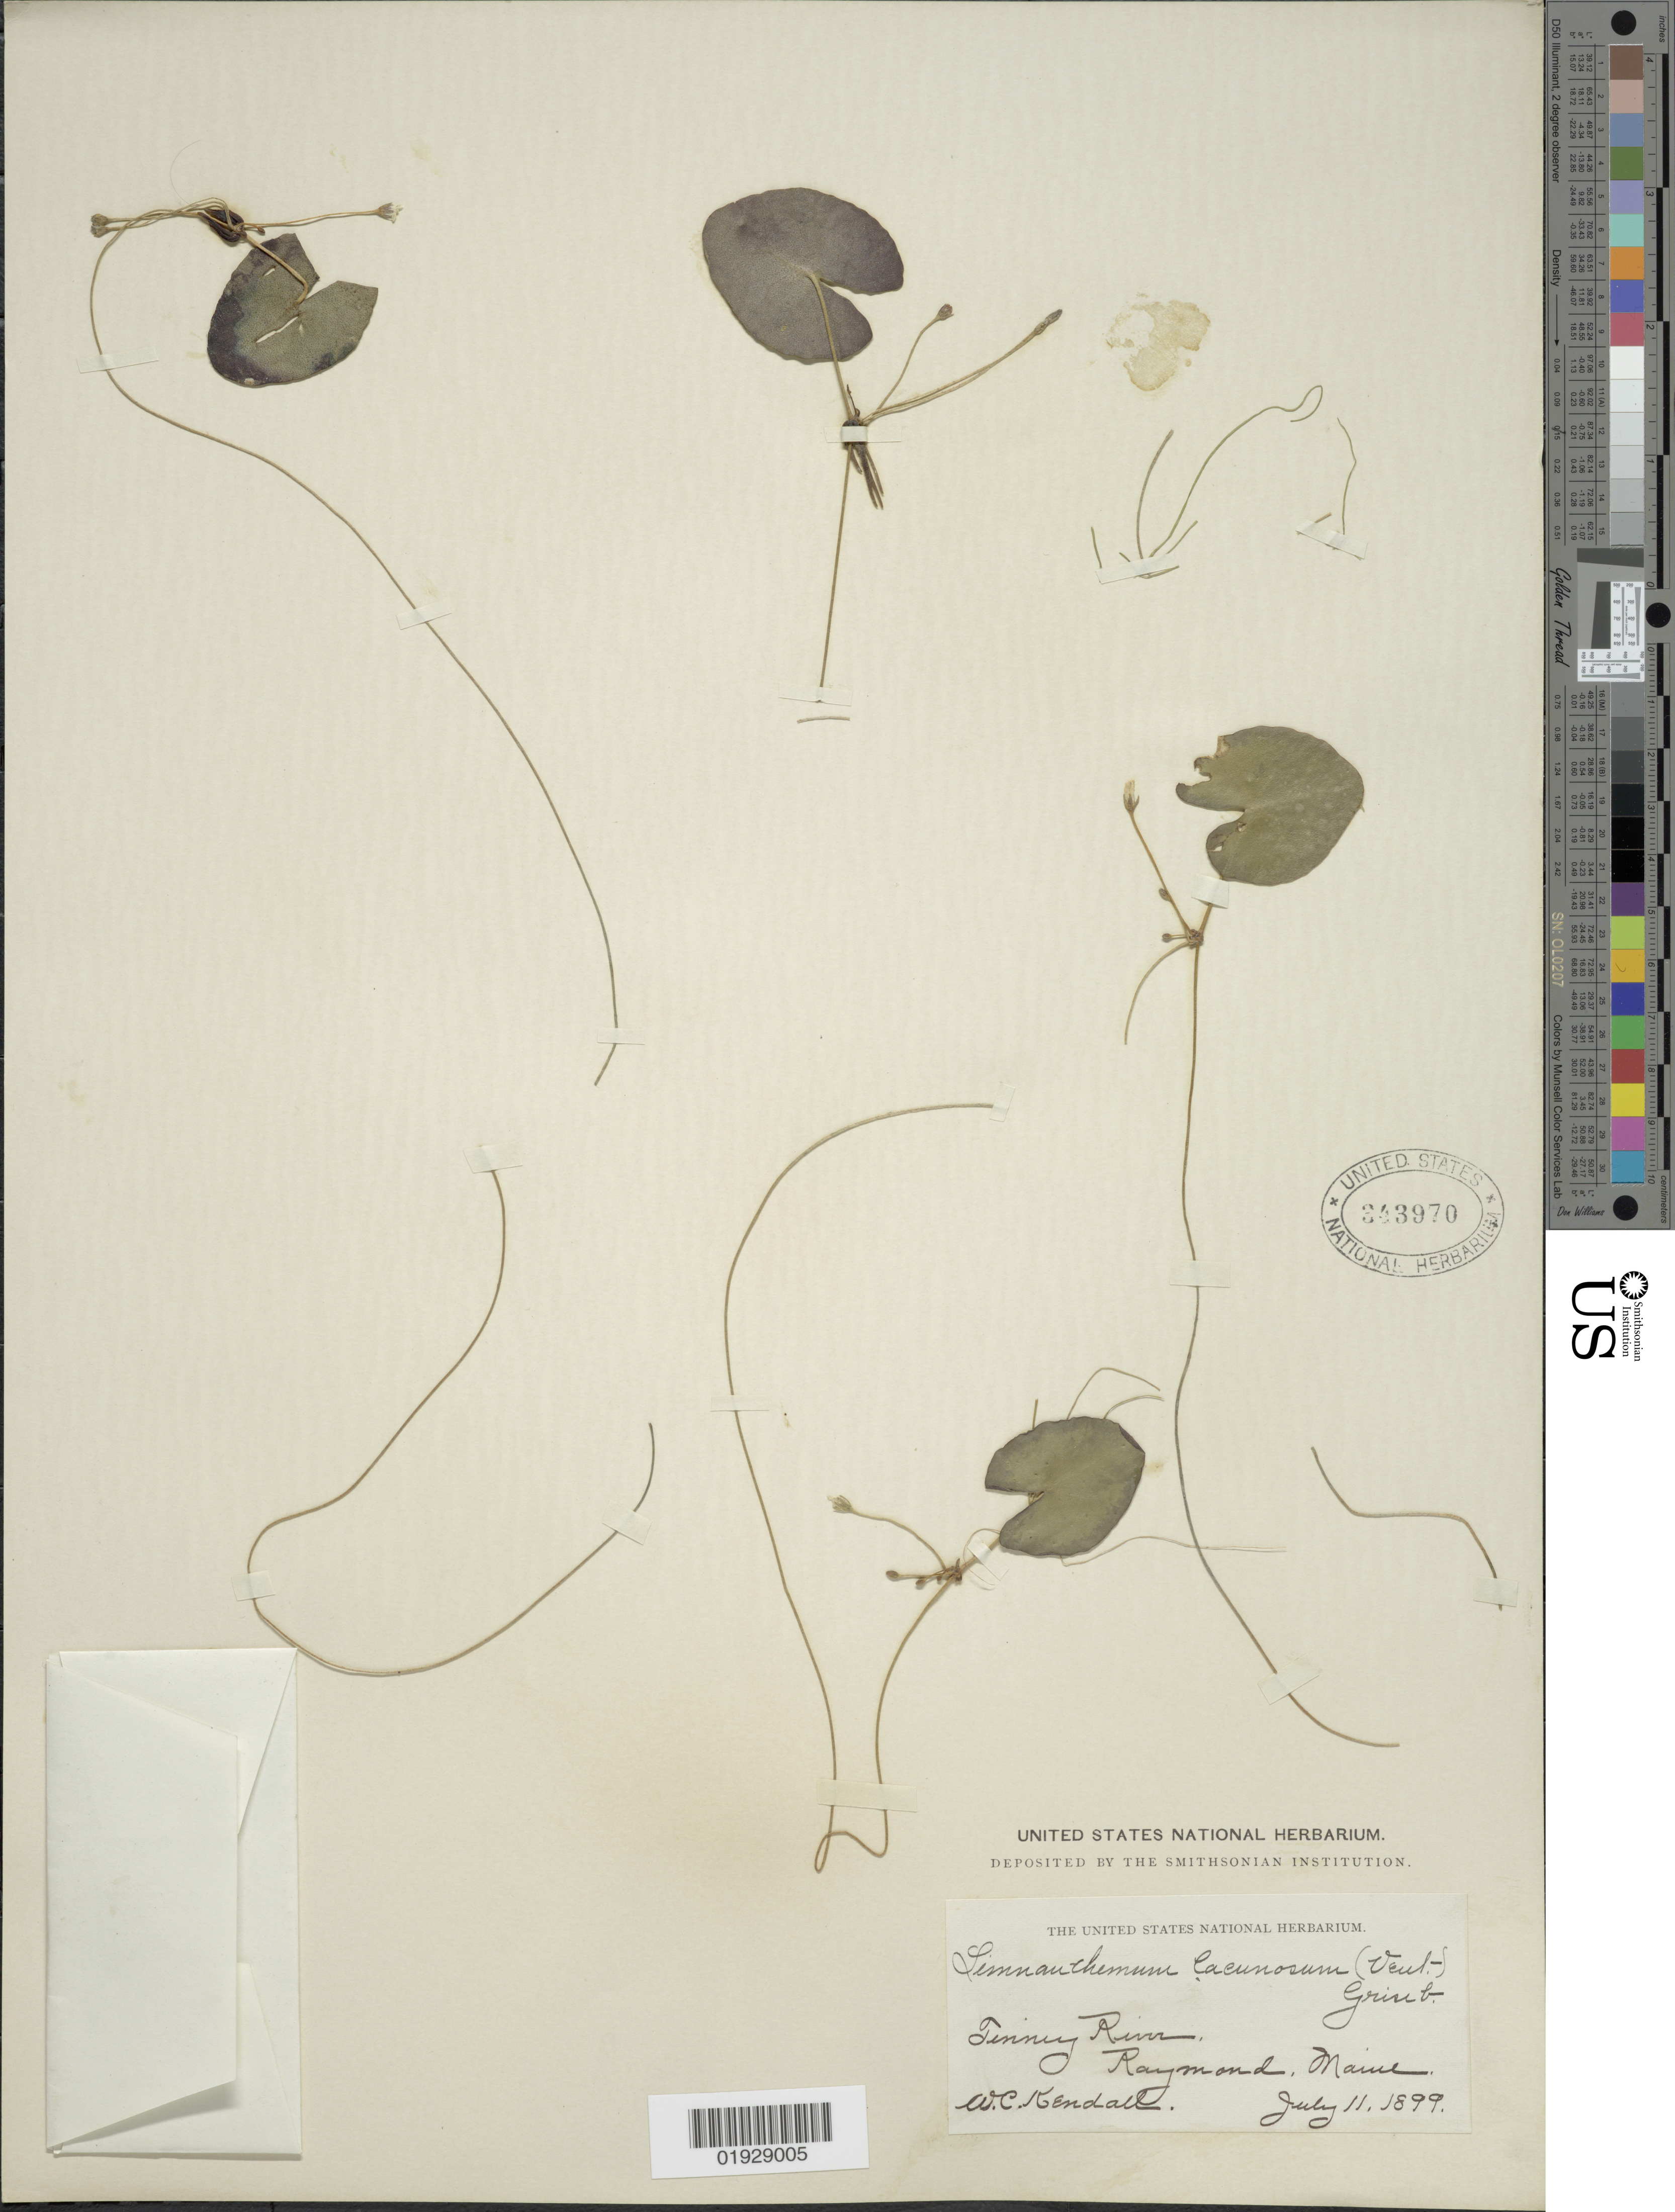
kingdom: Plantae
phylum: Tracheophyta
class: Magnoliopsida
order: Asterales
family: Menyanthaceae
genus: Nymphoides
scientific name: Nymphoides lacunosum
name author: Fernald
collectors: W. Kendall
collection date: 1899-07-11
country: United States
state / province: Maine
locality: Tinney River, Raymond.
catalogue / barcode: US 343970